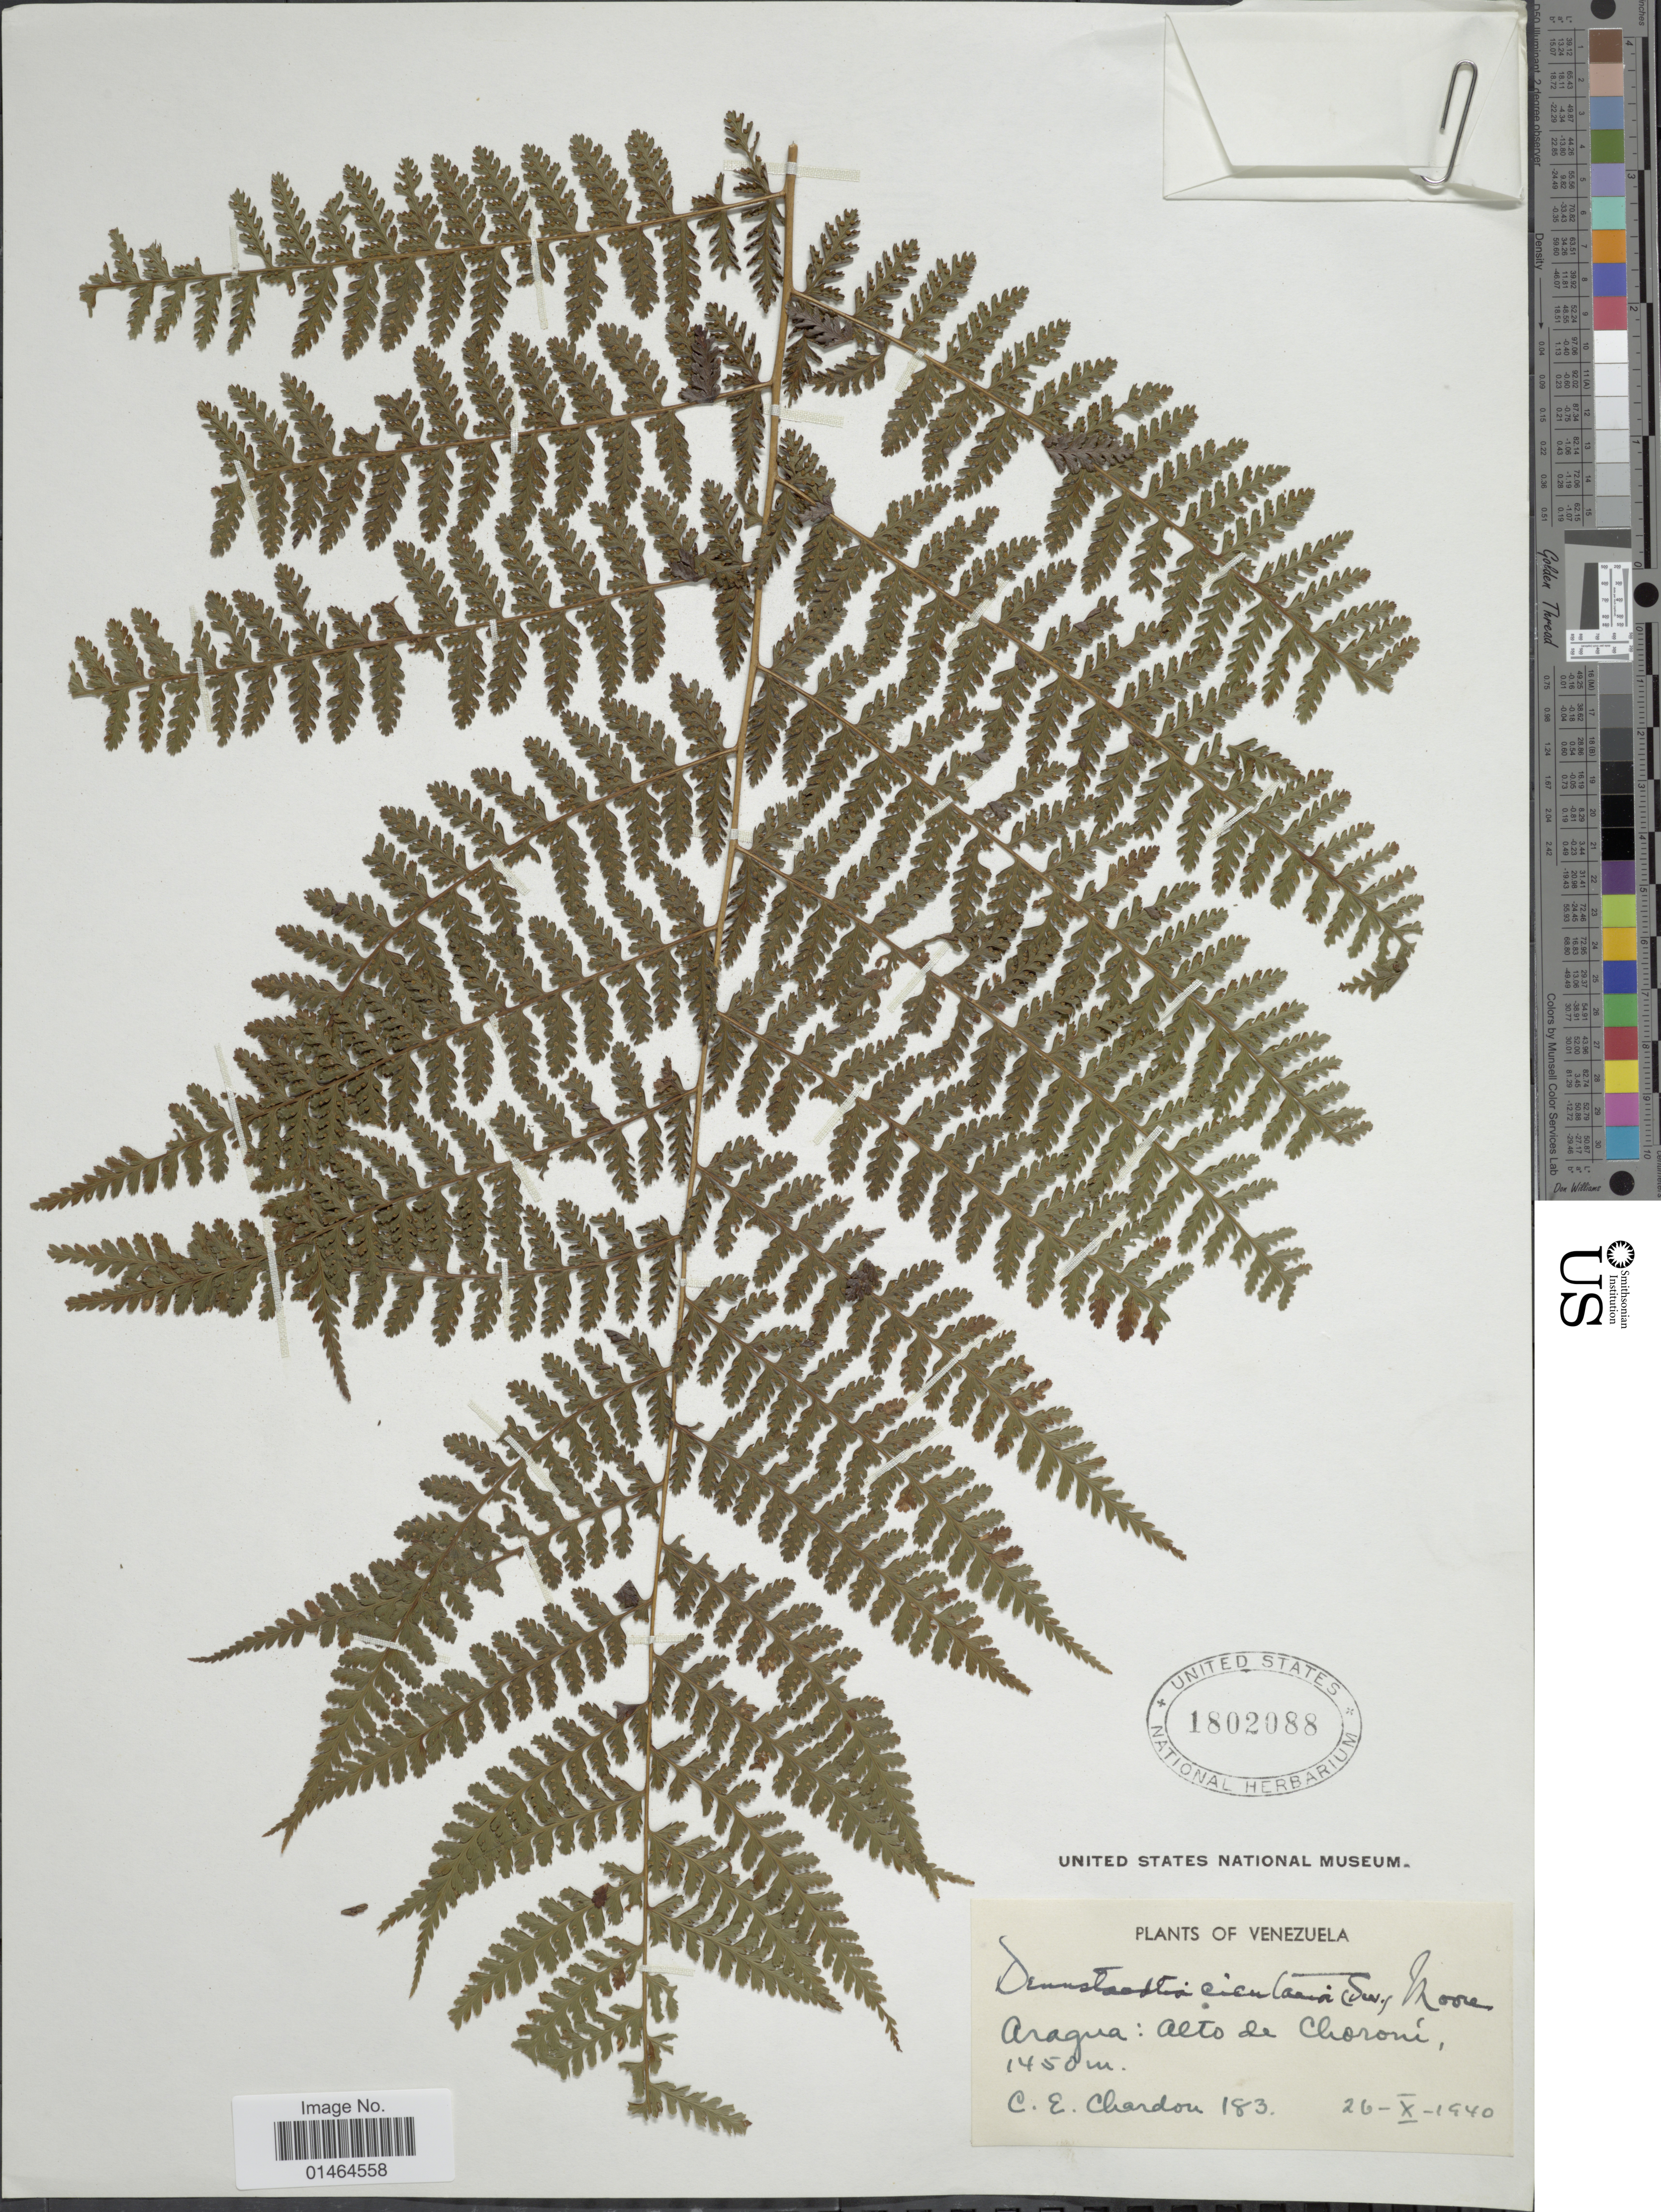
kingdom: Plantae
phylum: Tracheophyta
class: Polypodiopsida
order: Polypodiales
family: Dennstaedtiaceae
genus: Dennstaedtia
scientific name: Dennstaedtia cicutaria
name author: (Sw.) T. Moore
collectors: C. E. Chardón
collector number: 183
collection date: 1940-10-26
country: Venezuela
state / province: Aragua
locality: Alto de Choroni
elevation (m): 1450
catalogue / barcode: US 1802088